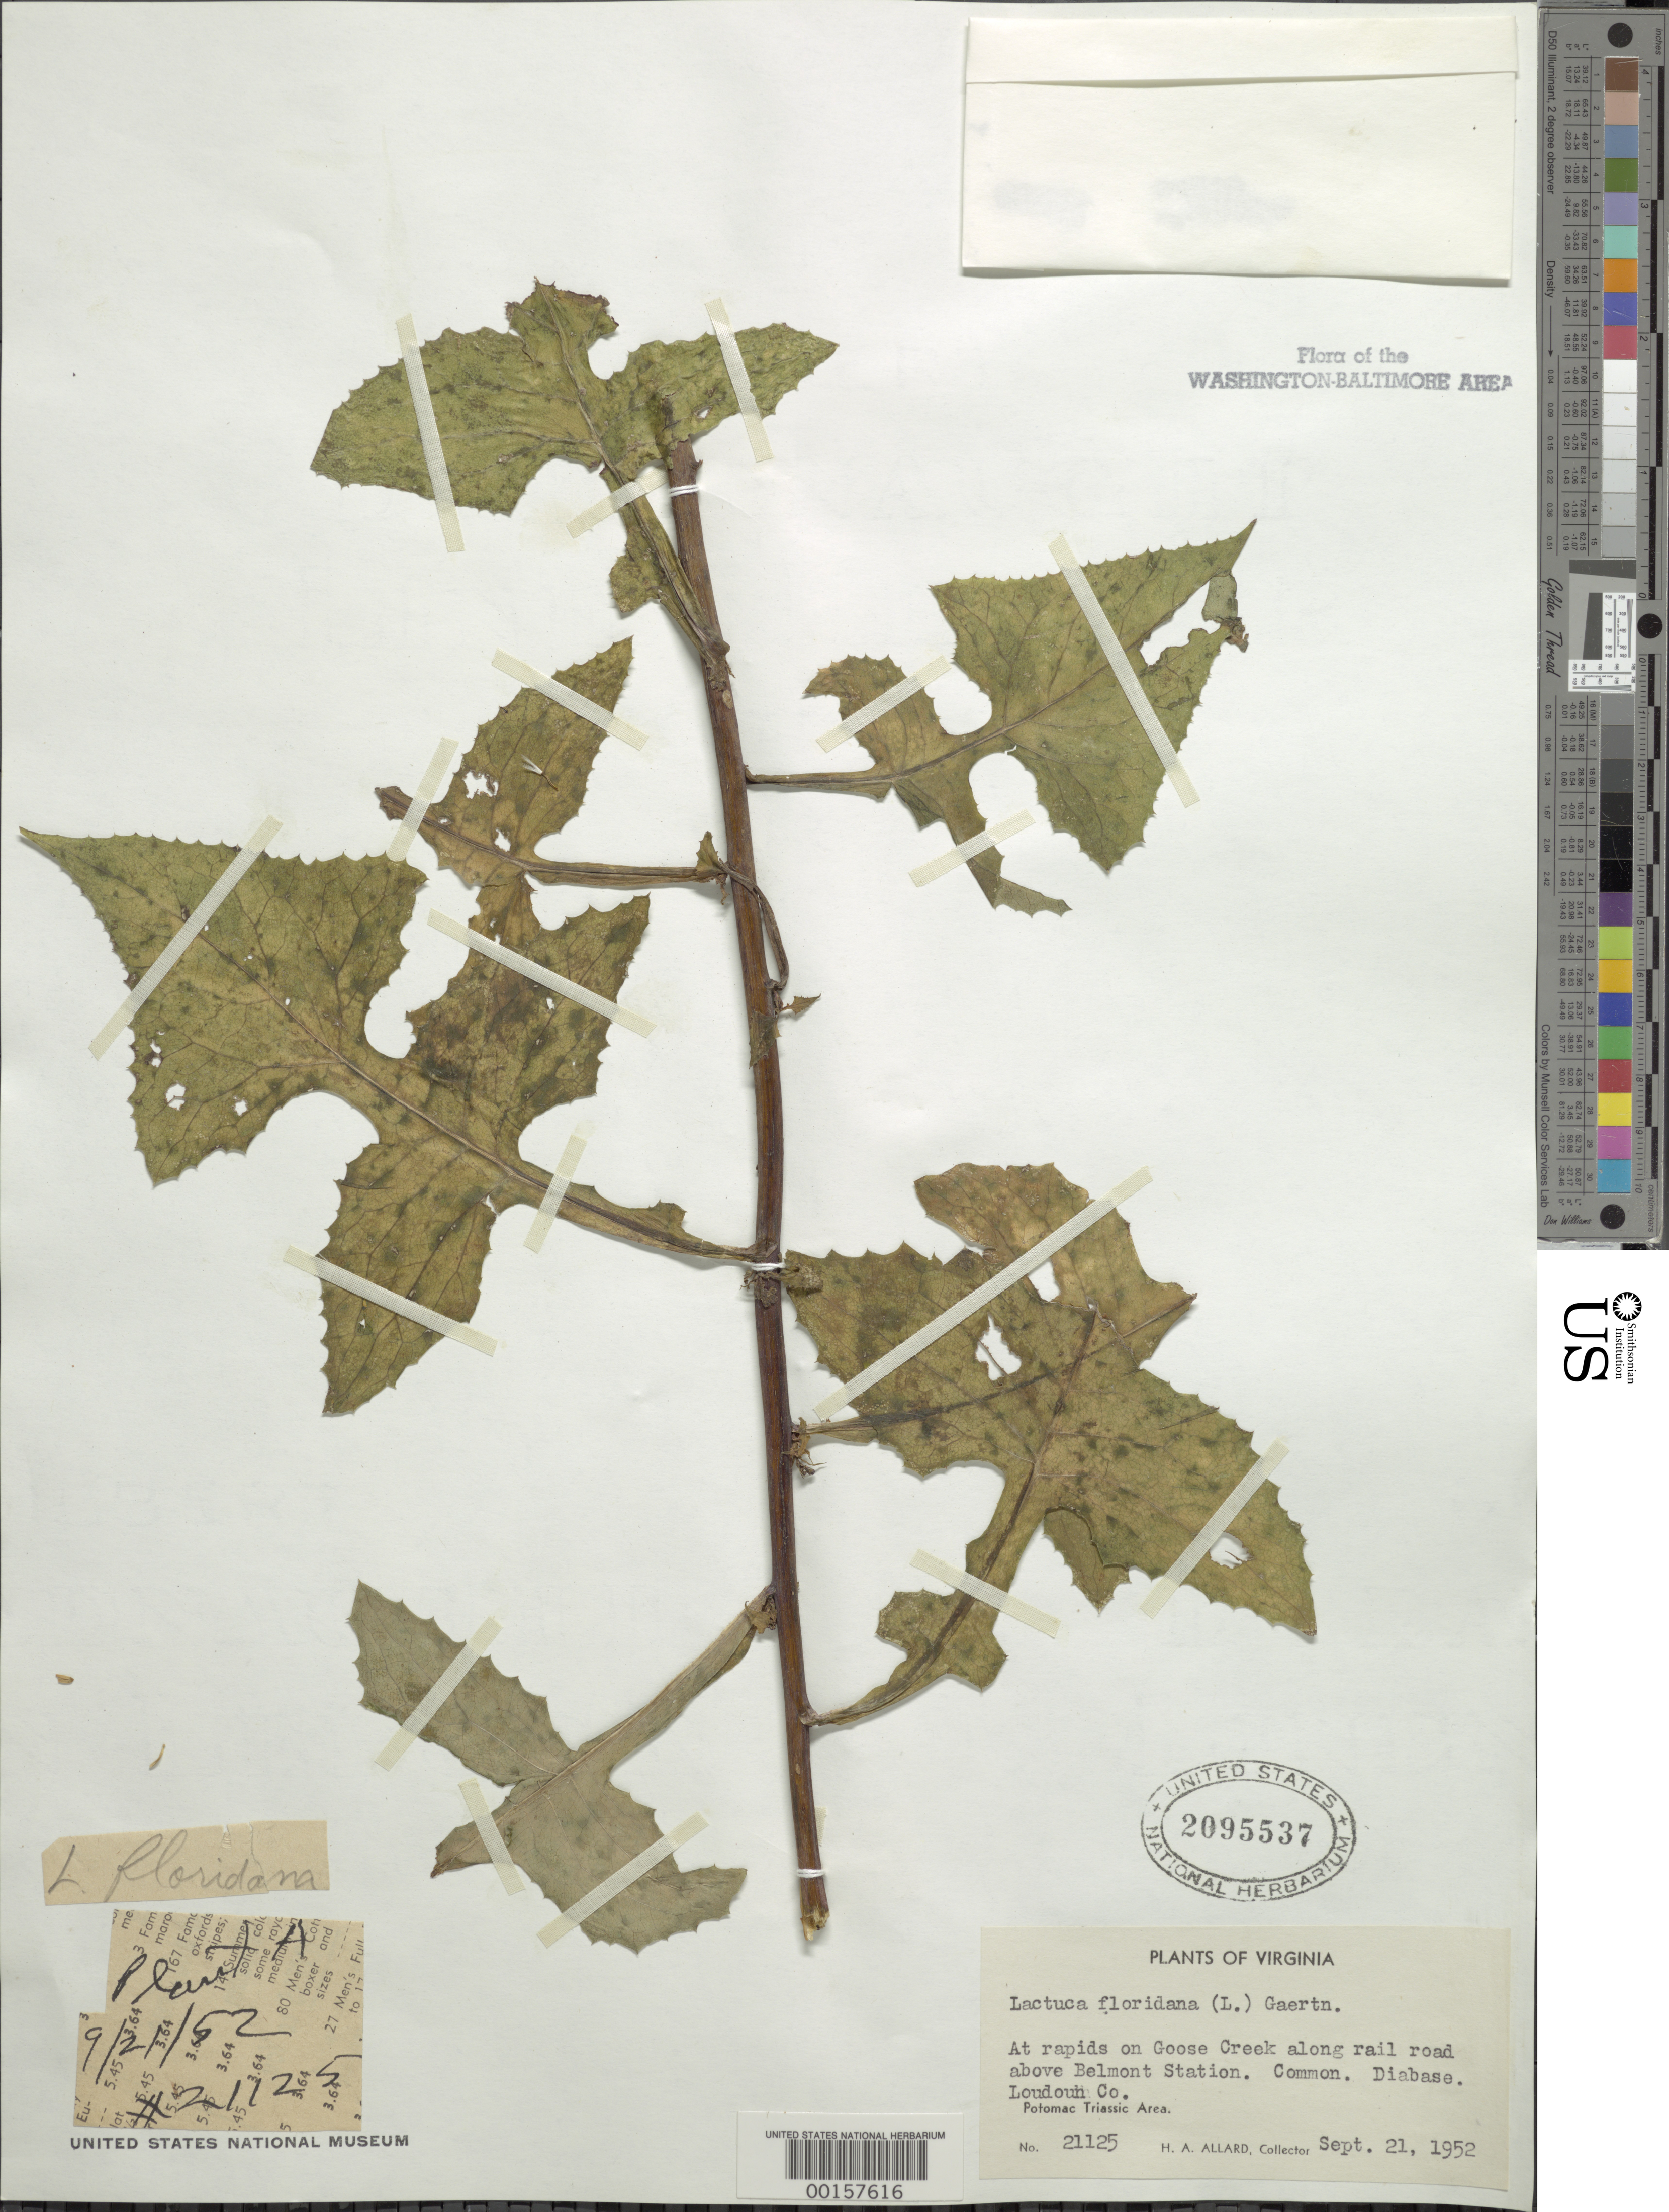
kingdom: Plantae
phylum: Tracheophyta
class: Magnoliopsida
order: Asterales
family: Asteraceae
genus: Lactuca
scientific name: Lactuca floridana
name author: (L.) Gaertn.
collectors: H. A. Allard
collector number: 21125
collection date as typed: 21 Sep 1952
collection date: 1952-09-21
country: United States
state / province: Virginia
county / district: Loudoun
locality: Goose Creek above Belmont Station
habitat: Railroad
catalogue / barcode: US 2095537